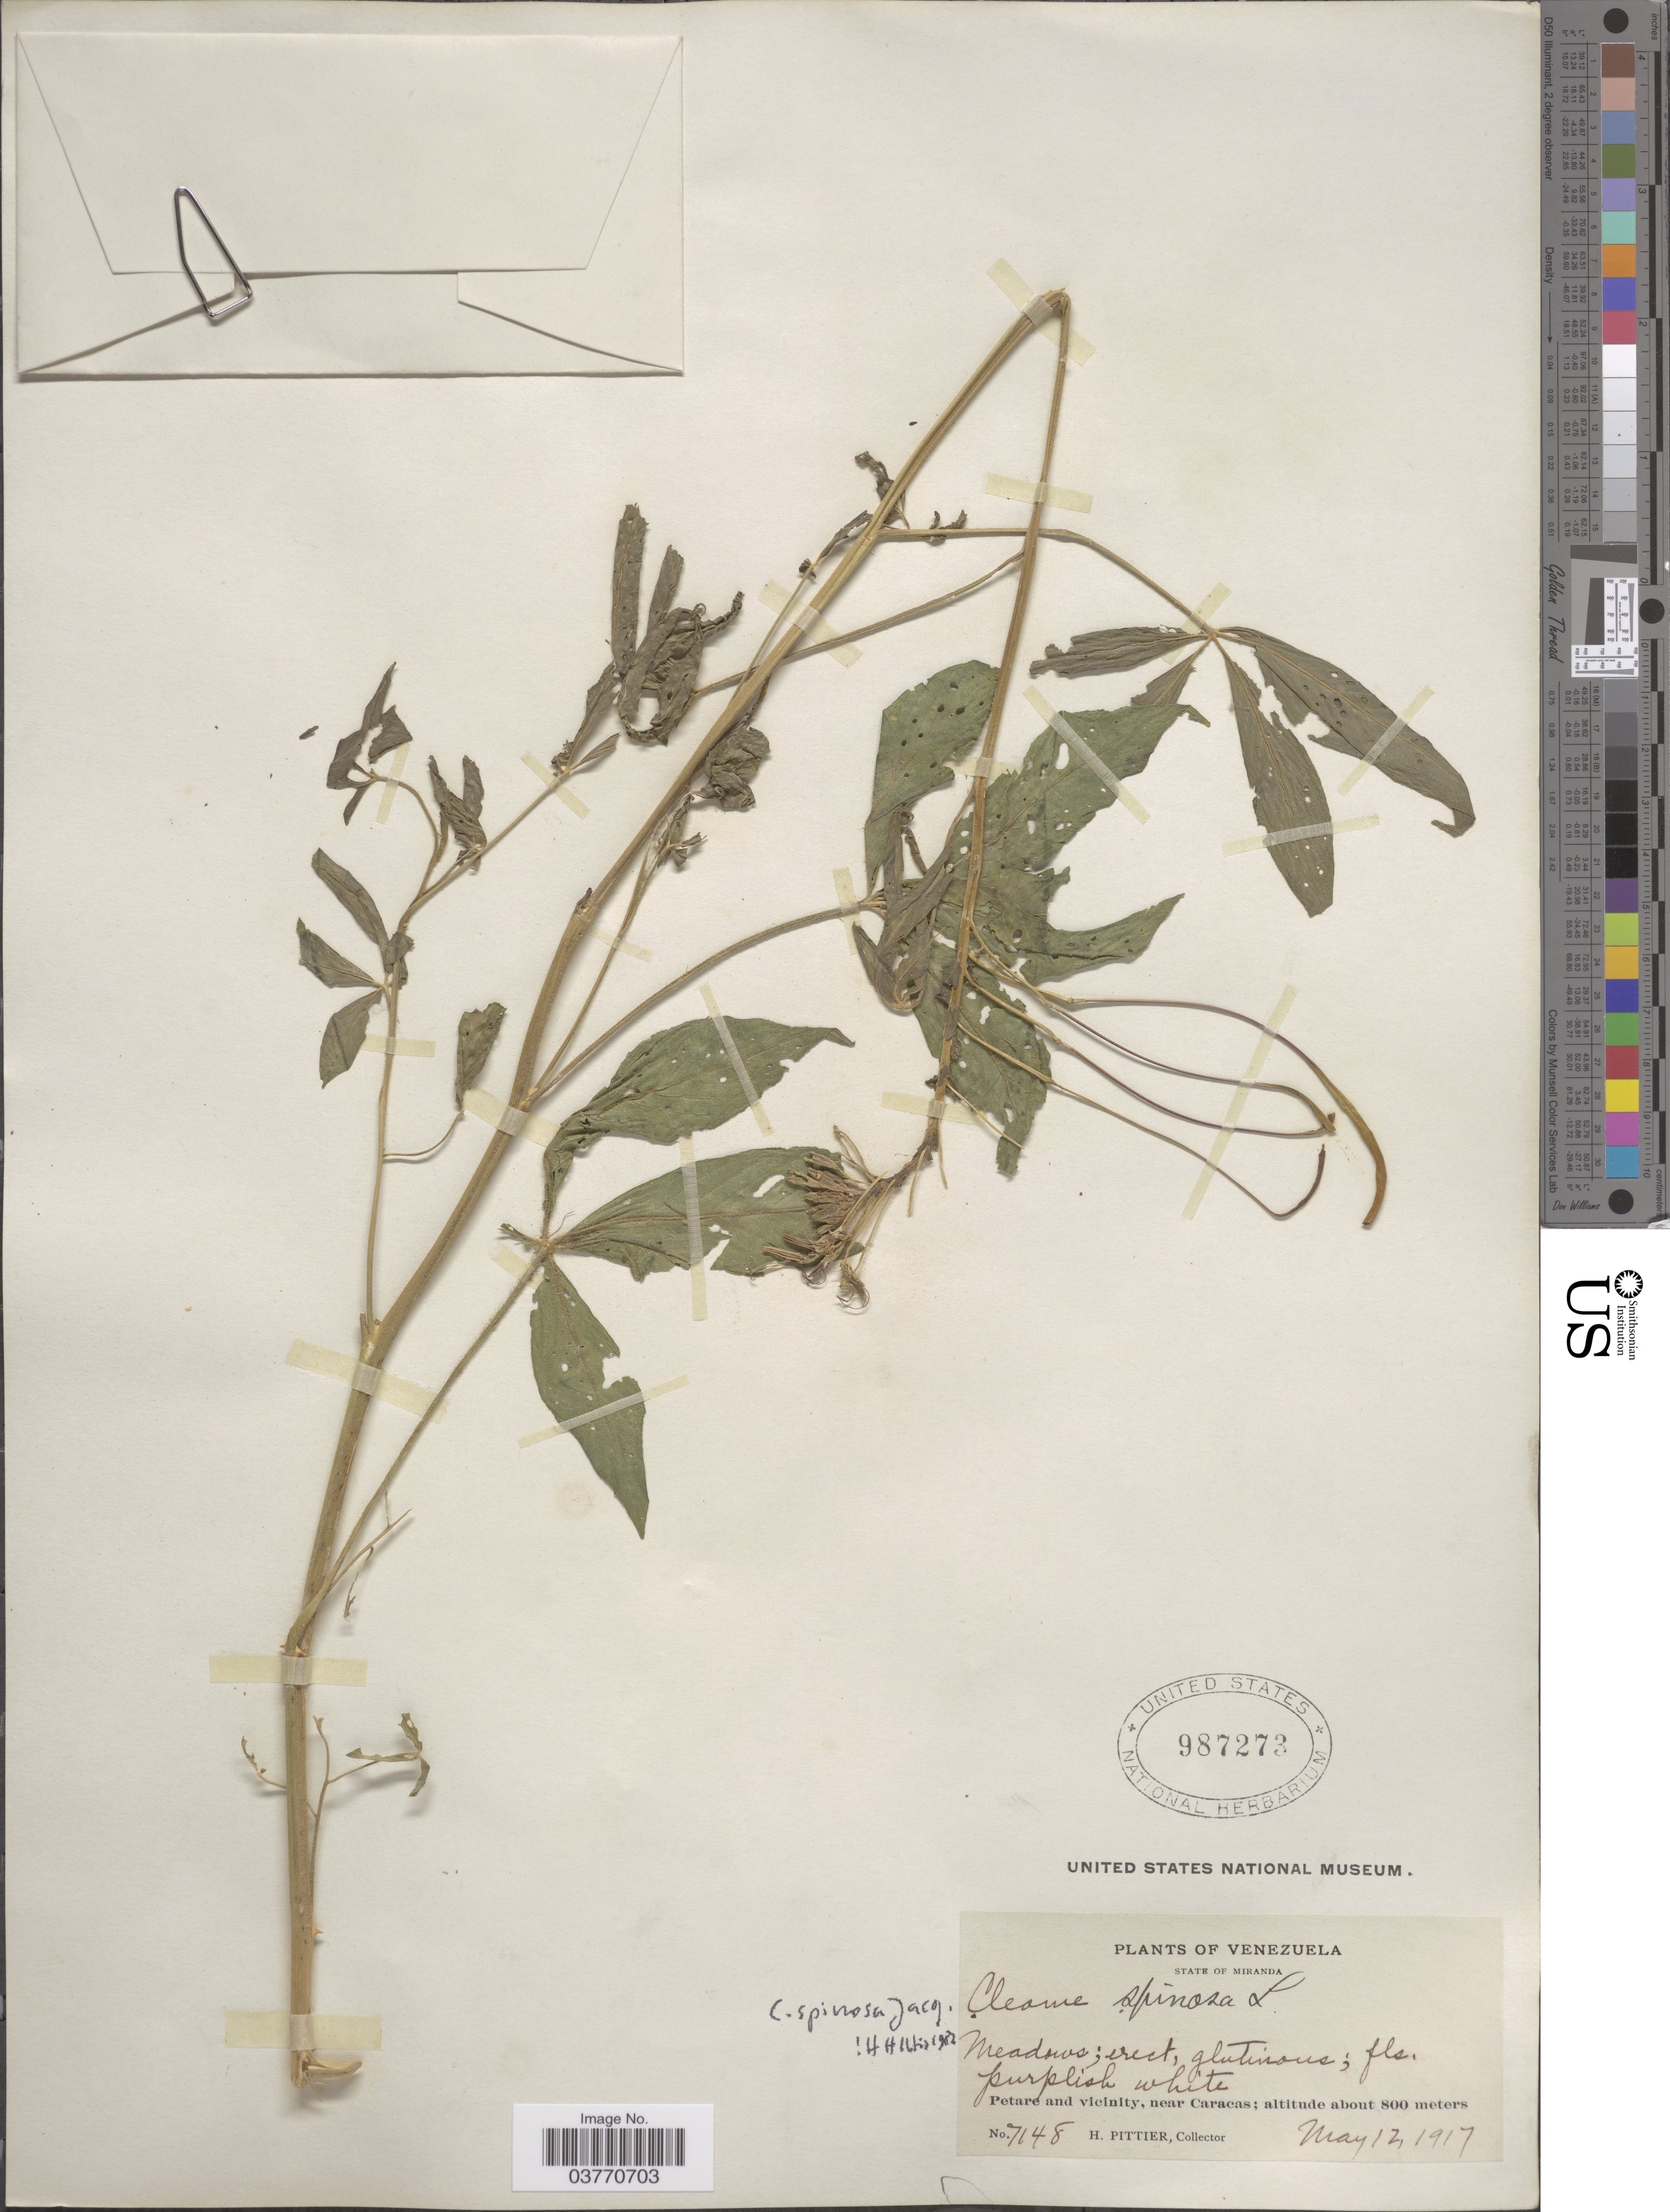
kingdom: Plantae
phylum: Tracheophyta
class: Magnoliopsida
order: Brassicales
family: Cleomaceae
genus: Tarenaya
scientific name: Tarenaya spinosa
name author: (Jacq.) Raf.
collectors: H. F. Pittier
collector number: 7148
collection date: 1917-05-12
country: Venezuela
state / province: Miranda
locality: Petare and vicinity, near Caracas.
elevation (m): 800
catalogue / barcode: US 987273